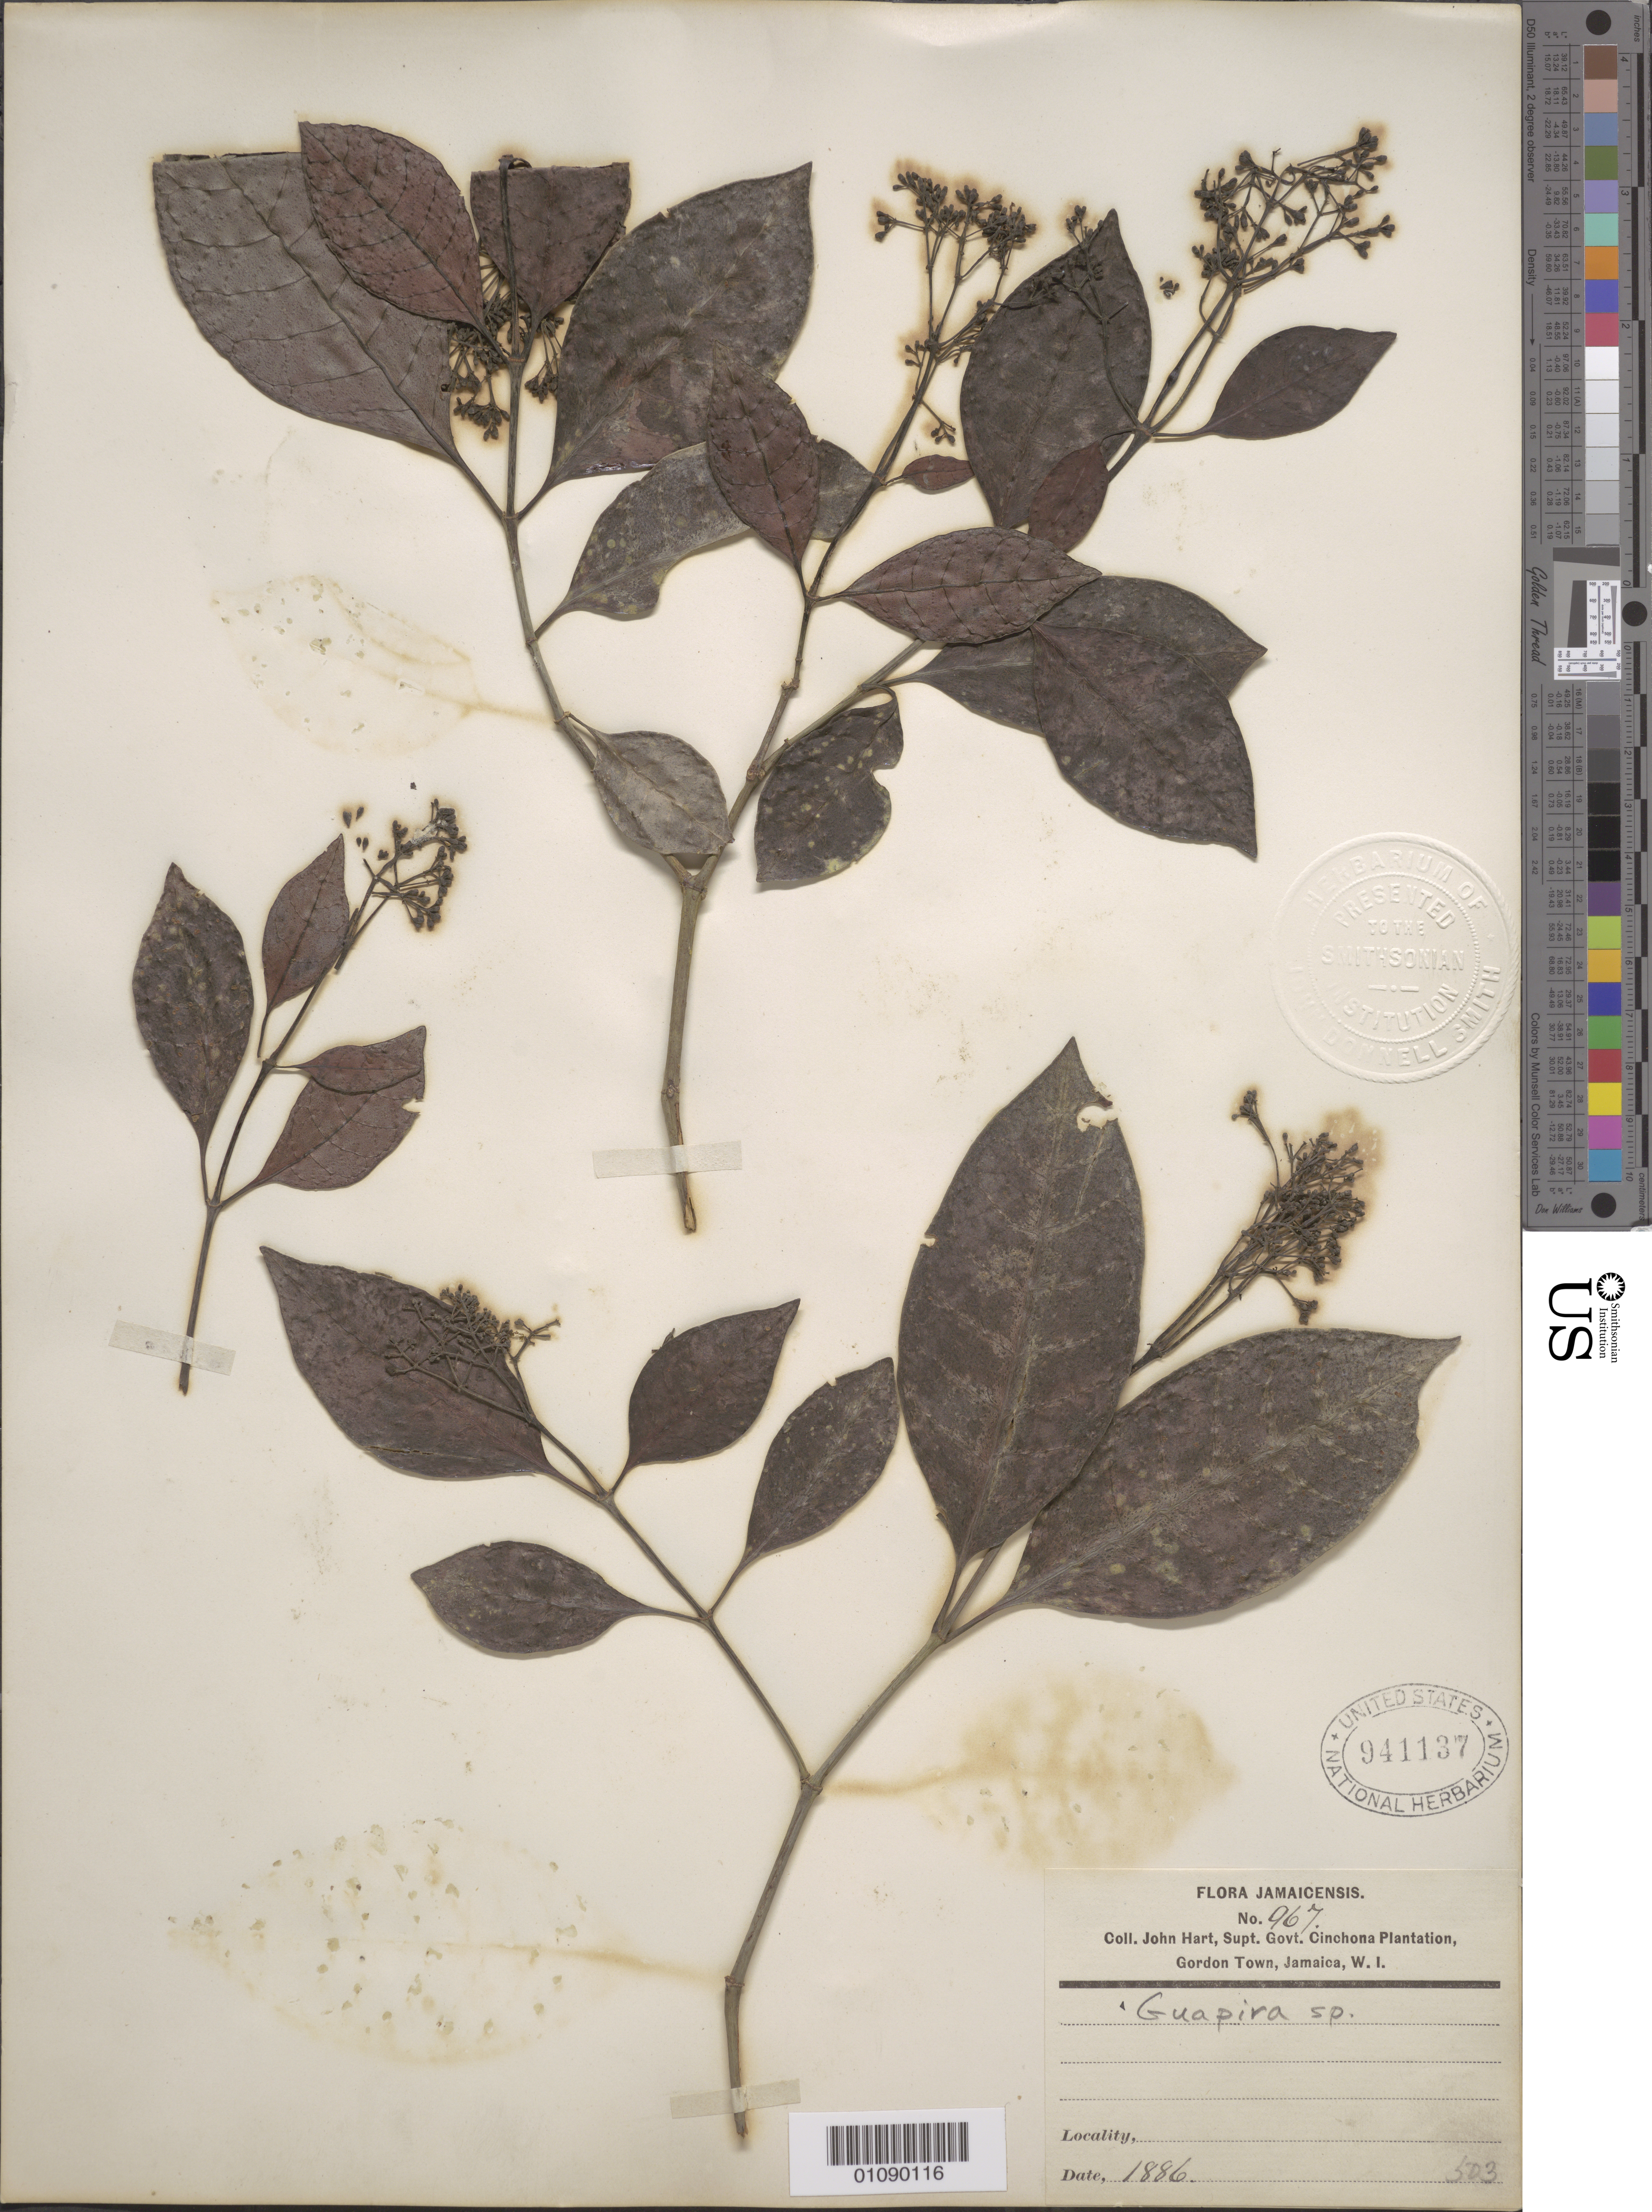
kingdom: Plantae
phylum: Tracheophyta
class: Magnoliopsida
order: Caryophyllales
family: Nyctaginaceae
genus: Guapira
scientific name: Guapira sp.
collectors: J. H. Hart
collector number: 967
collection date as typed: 1886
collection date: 1886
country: Jamaica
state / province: Saint Andrew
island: Jamaica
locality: Gordon Town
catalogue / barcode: US 941137